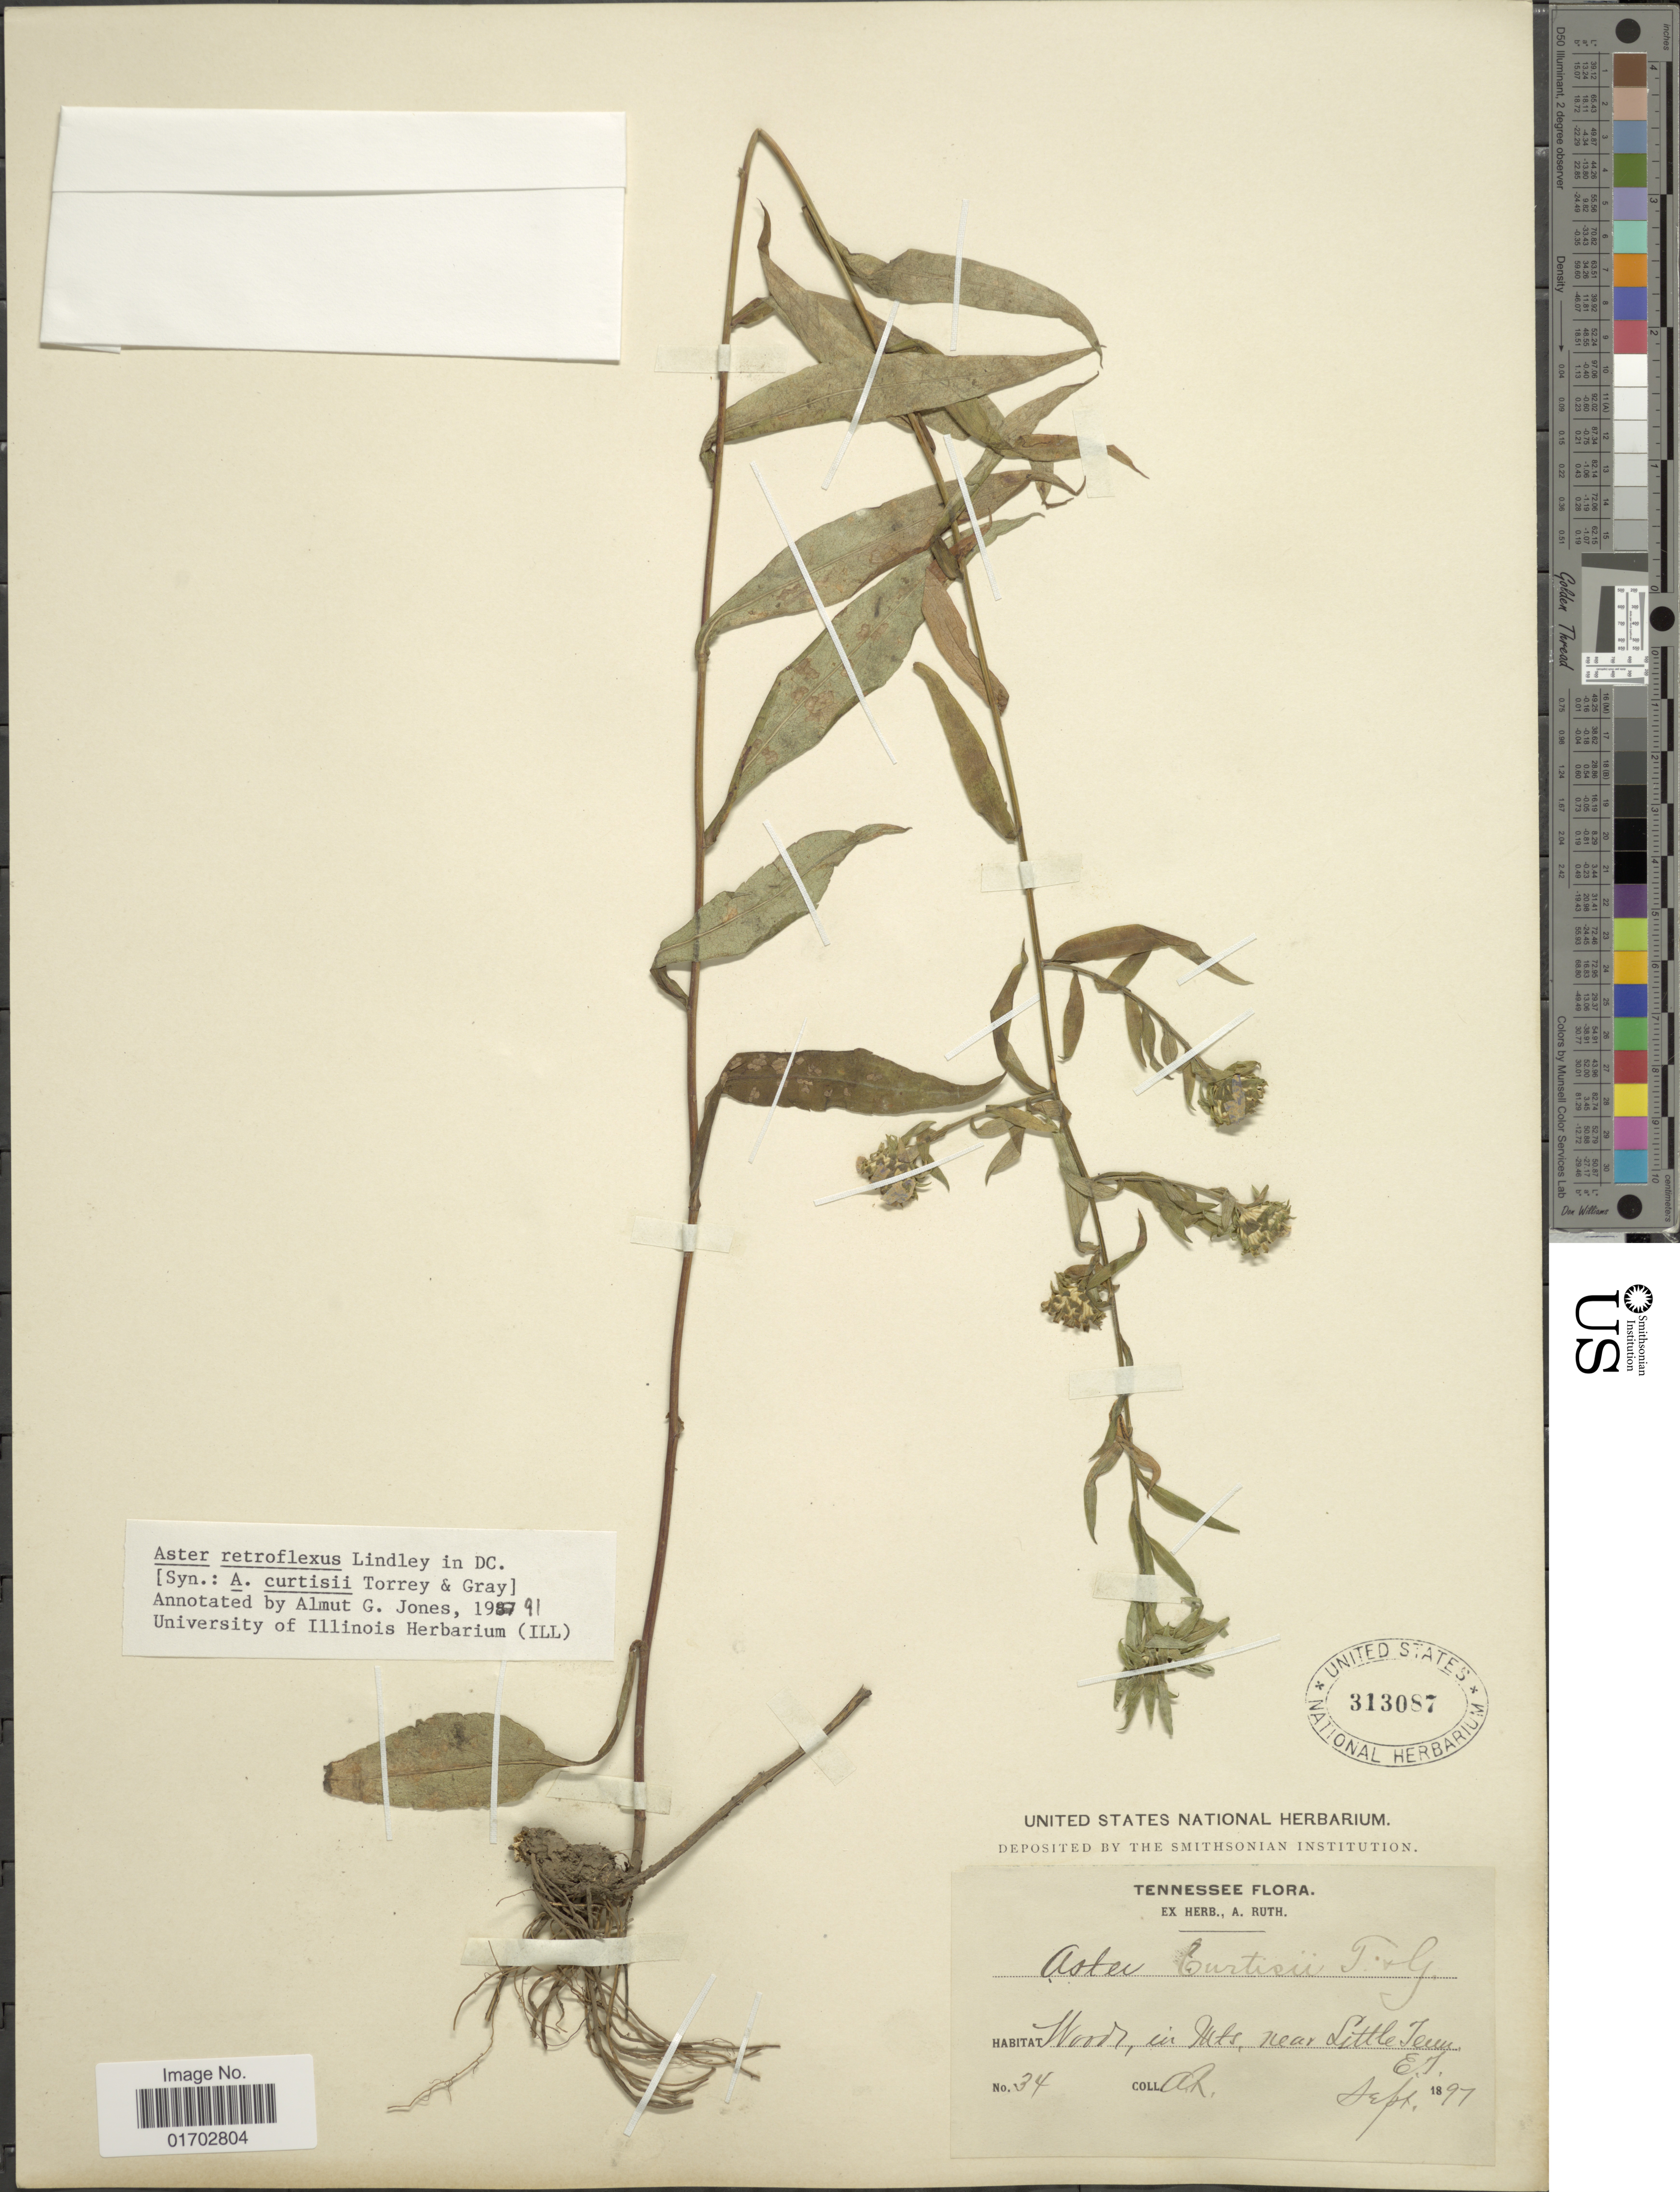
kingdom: Plantae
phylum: Tracheophyta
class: Magnoliopsida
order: Asterales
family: Asteraceae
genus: Symphyotrichum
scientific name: Symphyotrichum retroflexum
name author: (Lindl.) G.L. Nesom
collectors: A. Ruth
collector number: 34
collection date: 1897-09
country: United States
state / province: Tennessee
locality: In Mts., near Little Tenn.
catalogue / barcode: US 313087